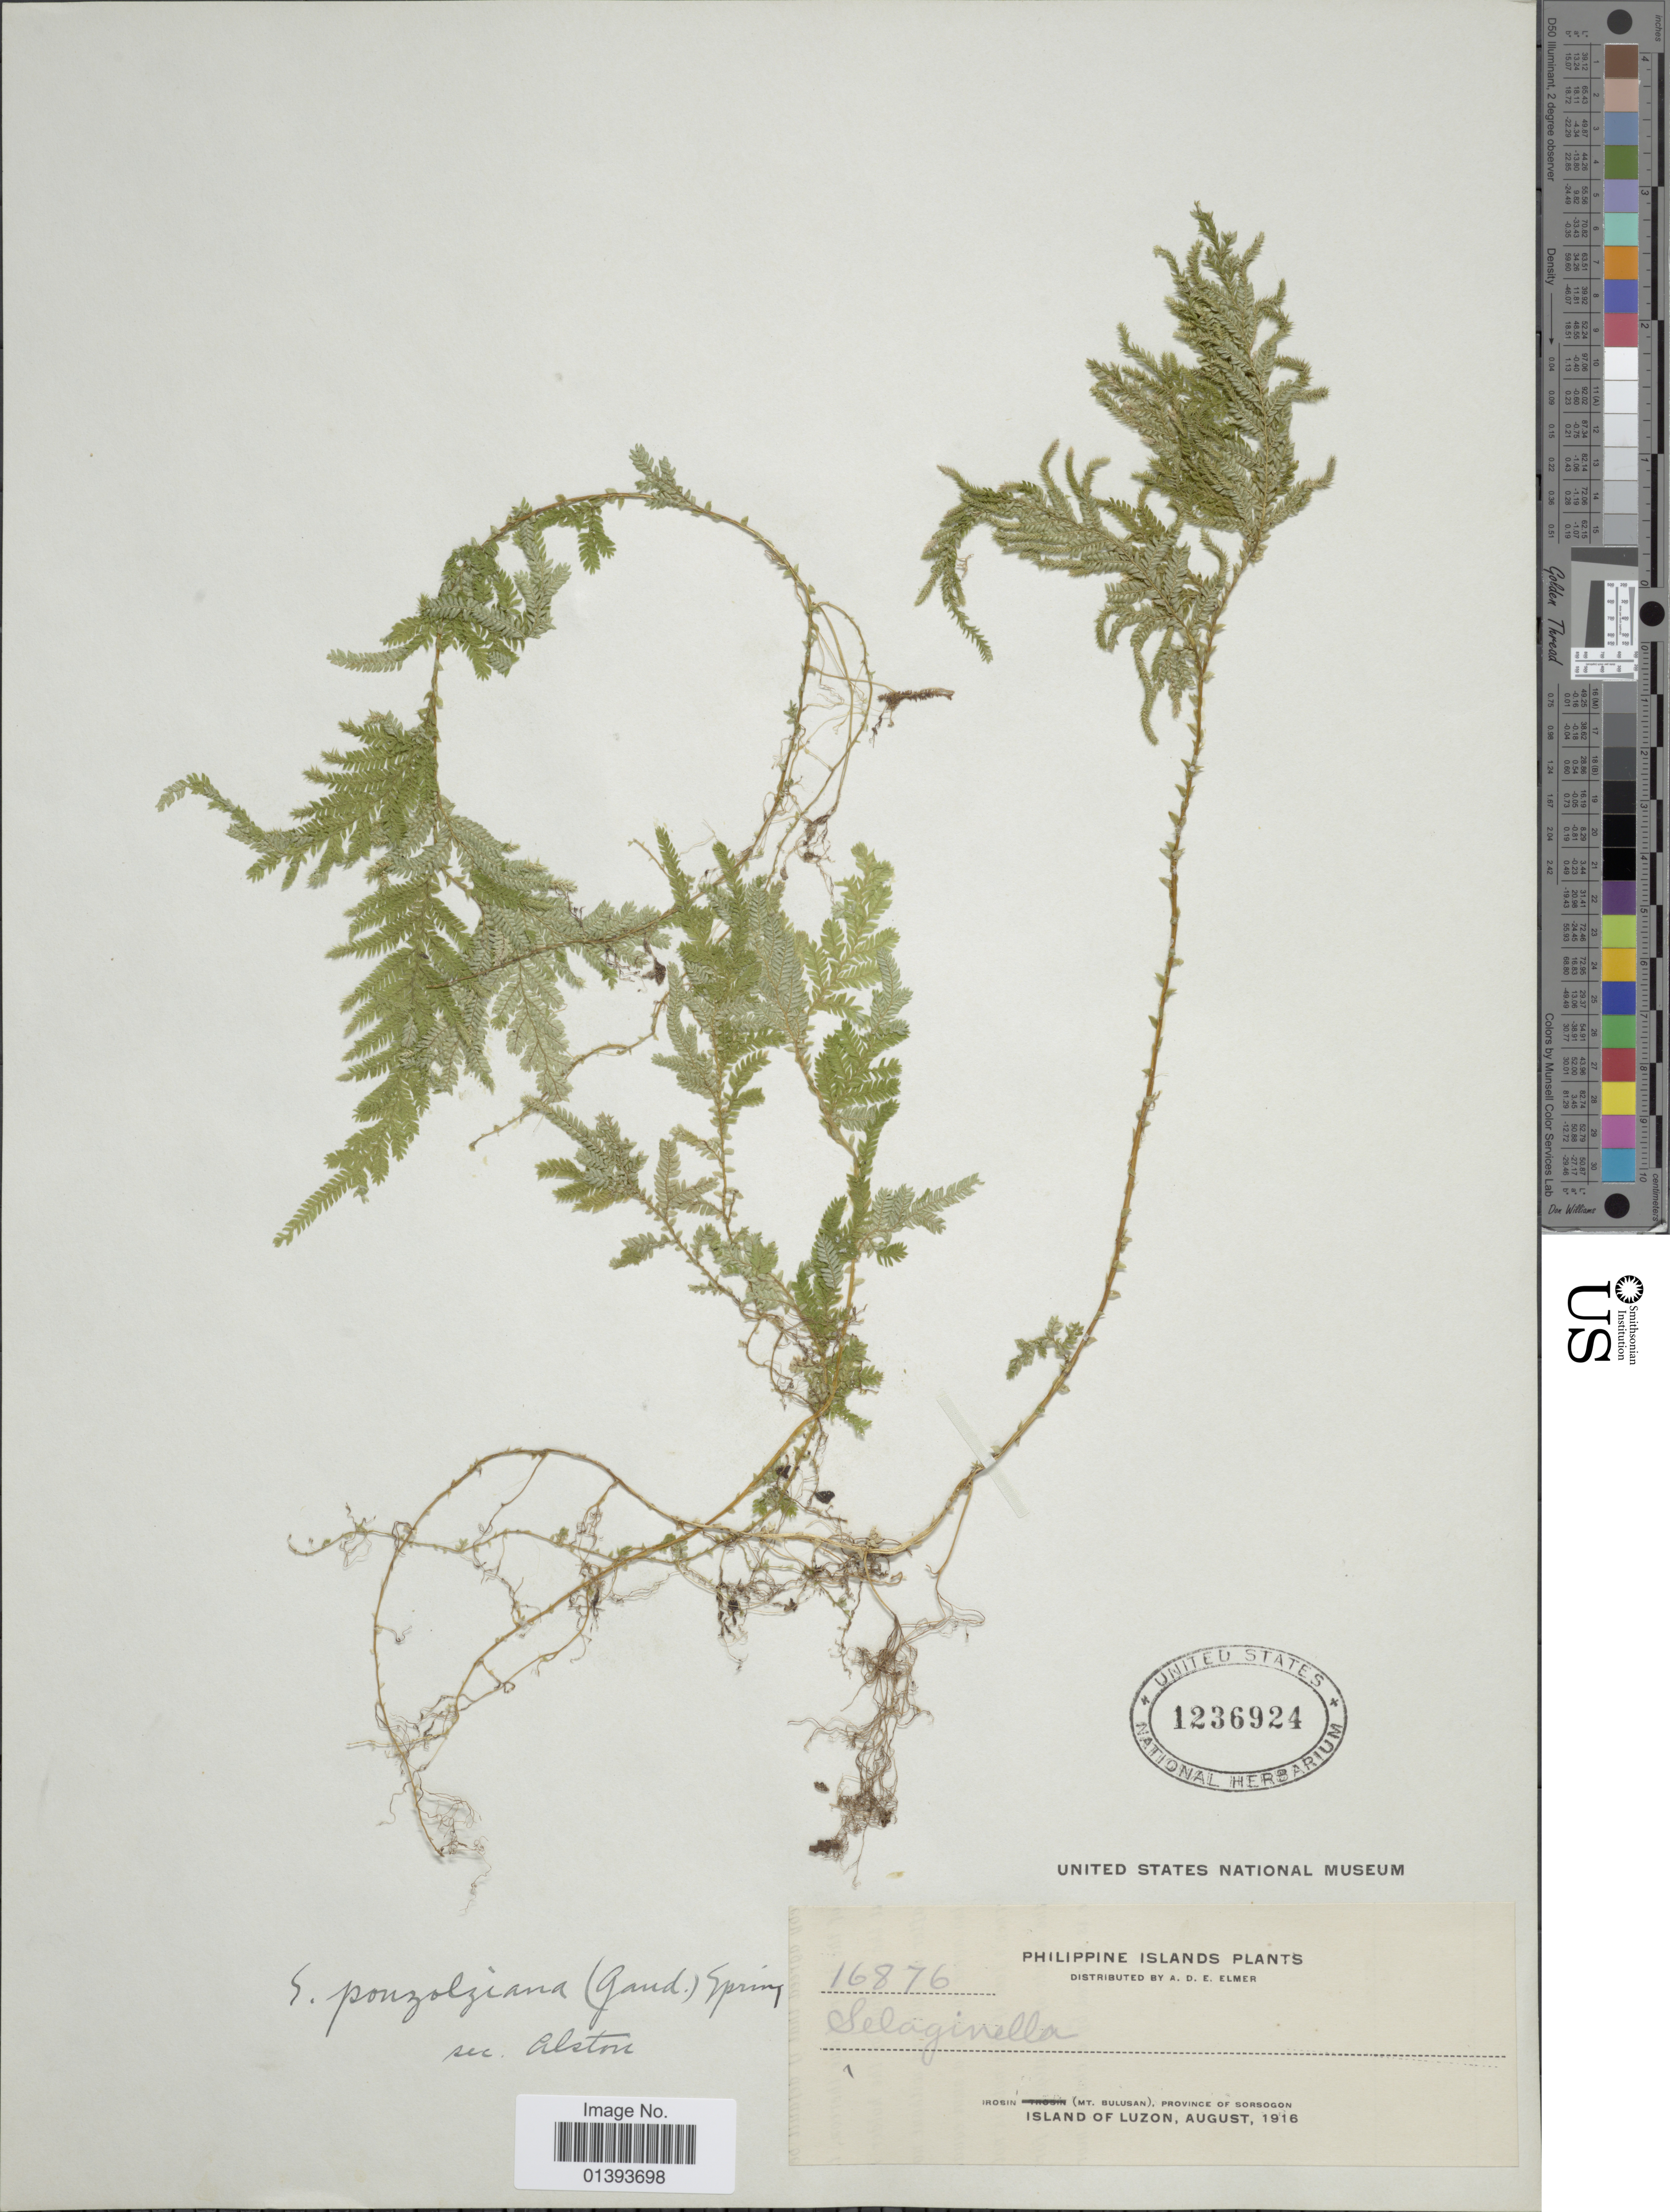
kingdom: Plantae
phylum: Tracheophyta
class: Lycopodiopsida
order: Selaginellales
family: Selaginellaceae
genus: Selaginella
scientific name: Selaginella delicatula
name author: (Desv.) Alston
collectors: A. D. E. Elmer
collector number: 16876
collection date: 1916-08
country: Philippines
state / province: Central Luzon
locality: Irosin(Mt. Bulusan), province of Sorsogon, Island of Luzon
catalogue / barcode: US 1236924